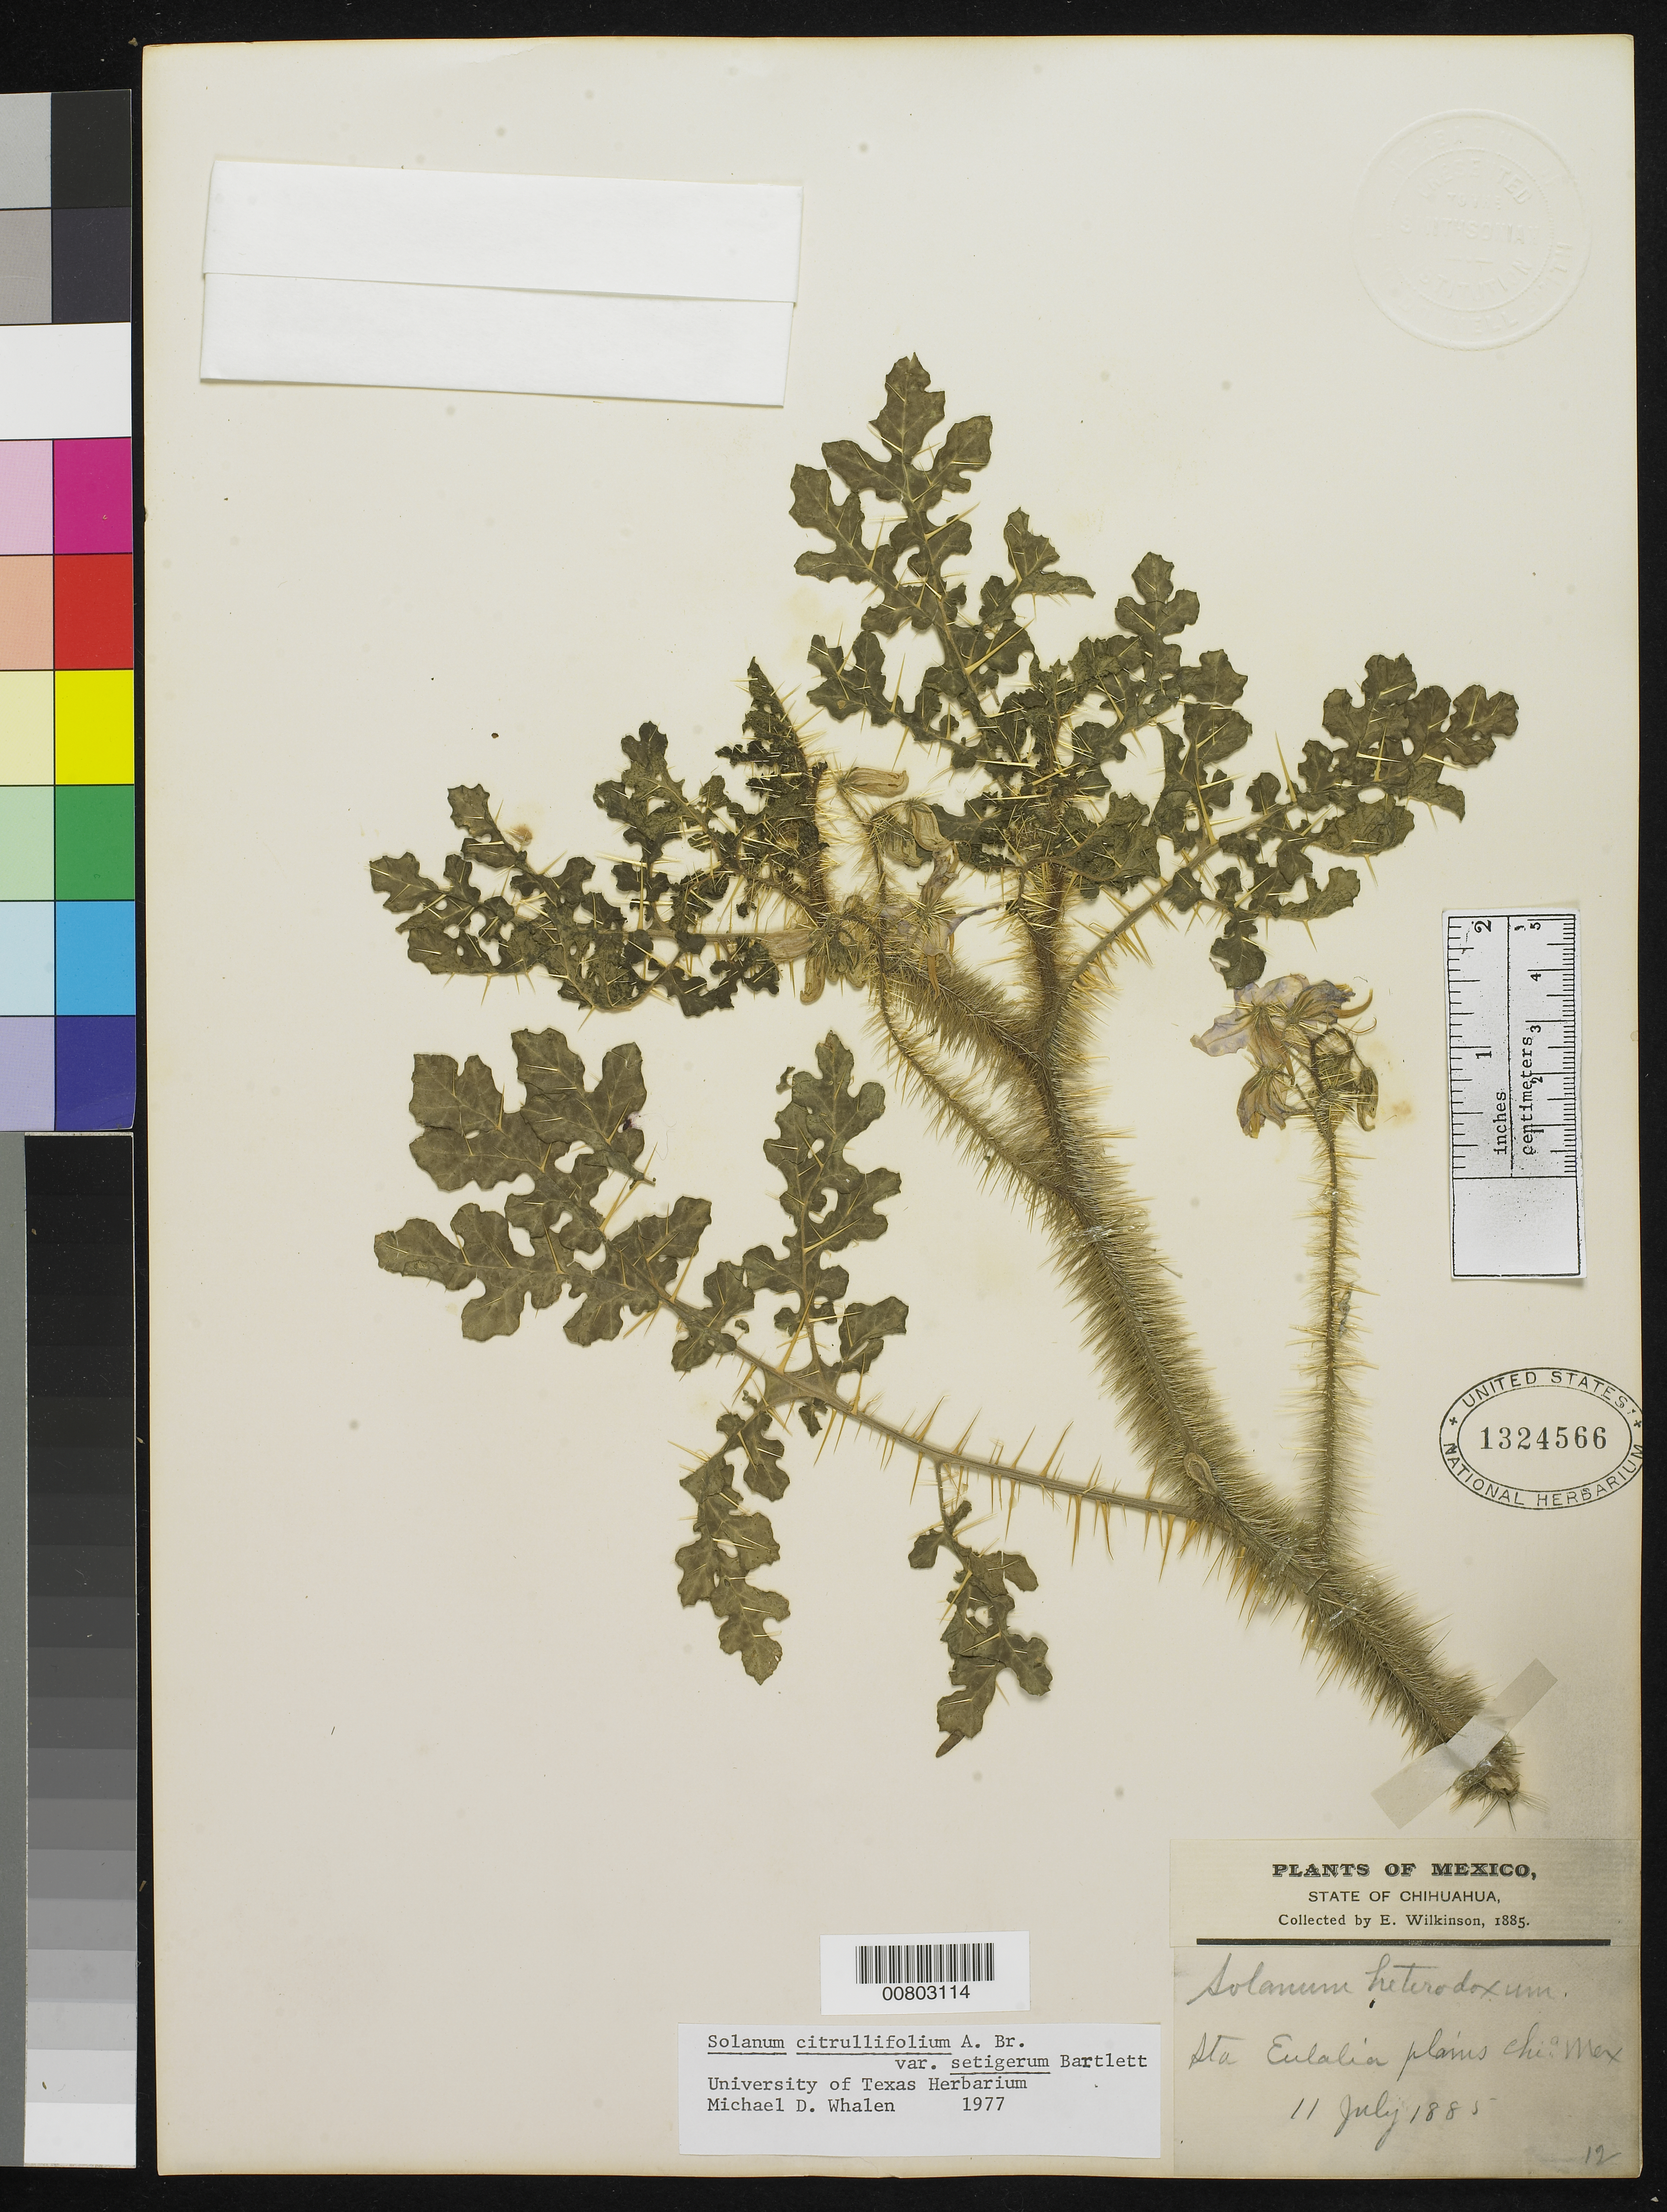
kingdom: Plantae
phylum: Tracheophyta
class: Magnoliopsida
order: Solanales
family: Solanaceae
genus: Solanum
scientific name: Solanum citrullifolium var. setigerum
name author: A. Braun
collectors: E. Wilkinson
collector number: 12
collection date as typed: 11 Jul 1885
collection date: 1885-07-11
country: Mexico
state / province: Chihuahua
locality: Sta Eulalia plains, Chihuahua.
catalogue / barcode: US 1324566